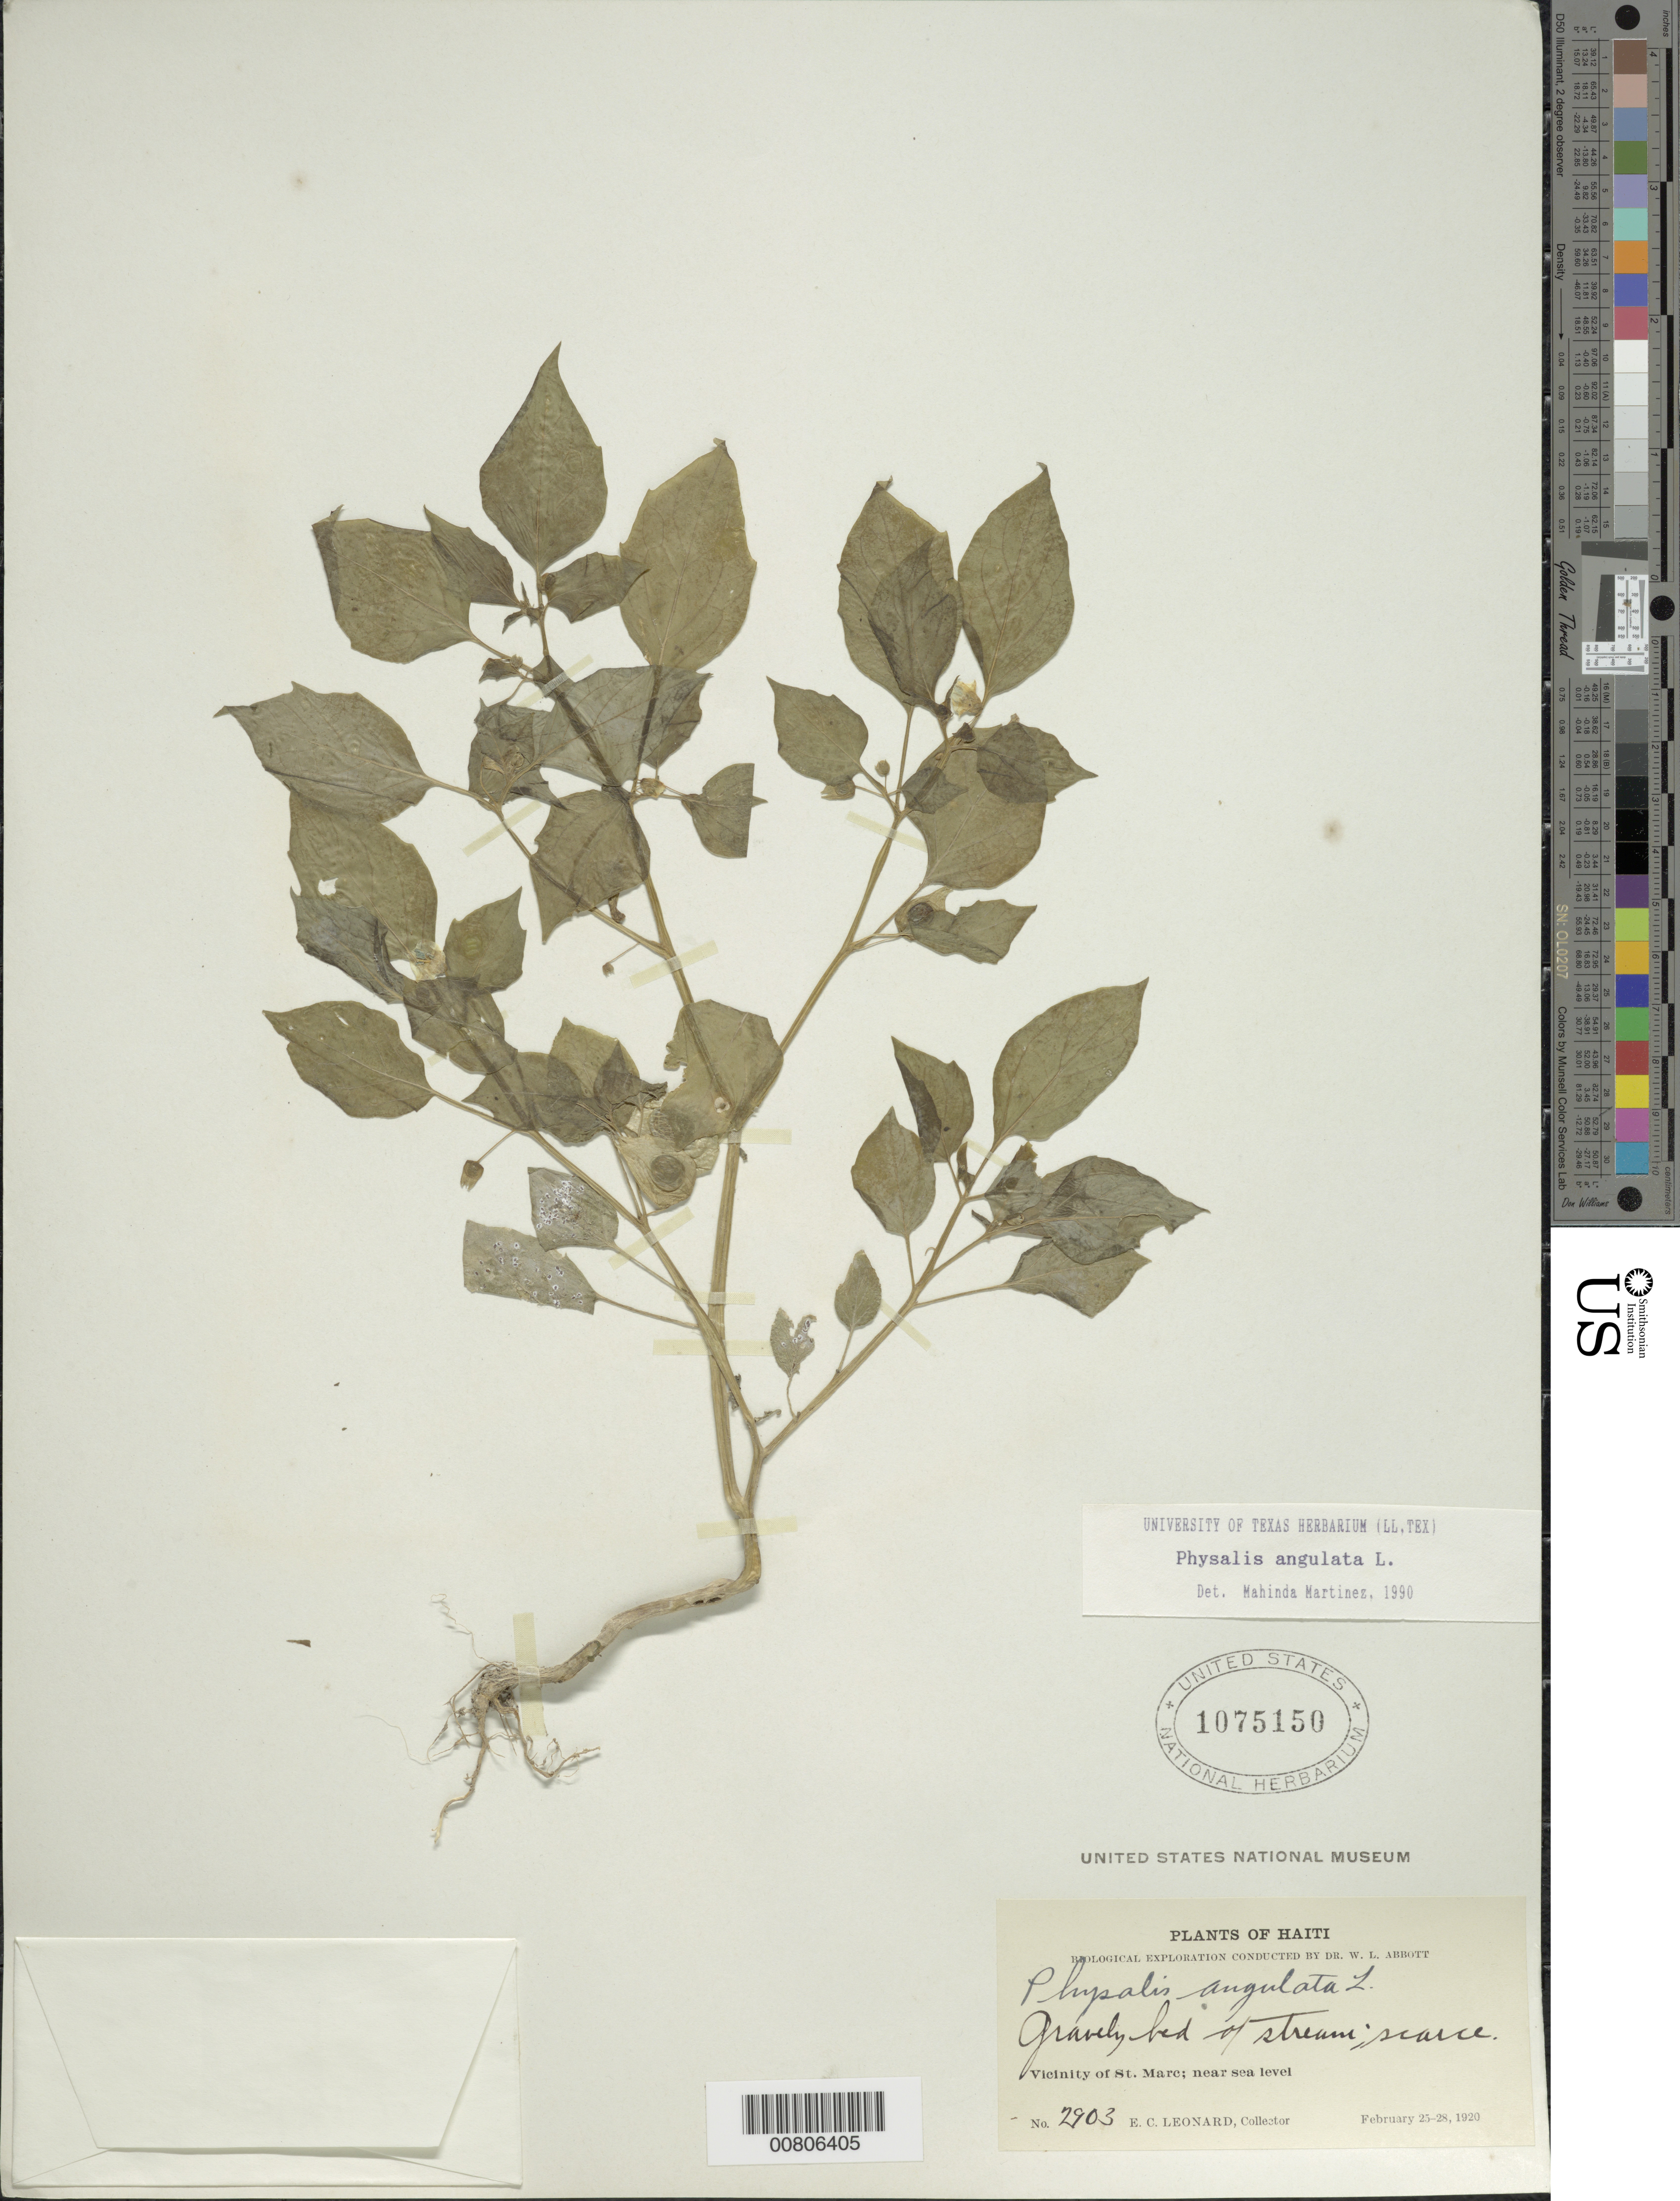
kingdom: Plantae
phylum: Tracheophyta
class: Magnoliopsida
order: Solanales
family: Solanaceae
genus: Physalis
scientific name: Physalis angulata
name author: L.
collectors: E. C. Leonard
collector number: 2903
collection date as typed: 25 Feb 1920 to 28 Feb 1920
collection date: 1920-02-25/1920-02-28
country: Haiti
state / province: Artibonite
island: Hispaniola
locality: Vicinity of St. Marc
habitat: Gravely bed of stream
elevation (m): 0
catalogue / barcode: US 1075150